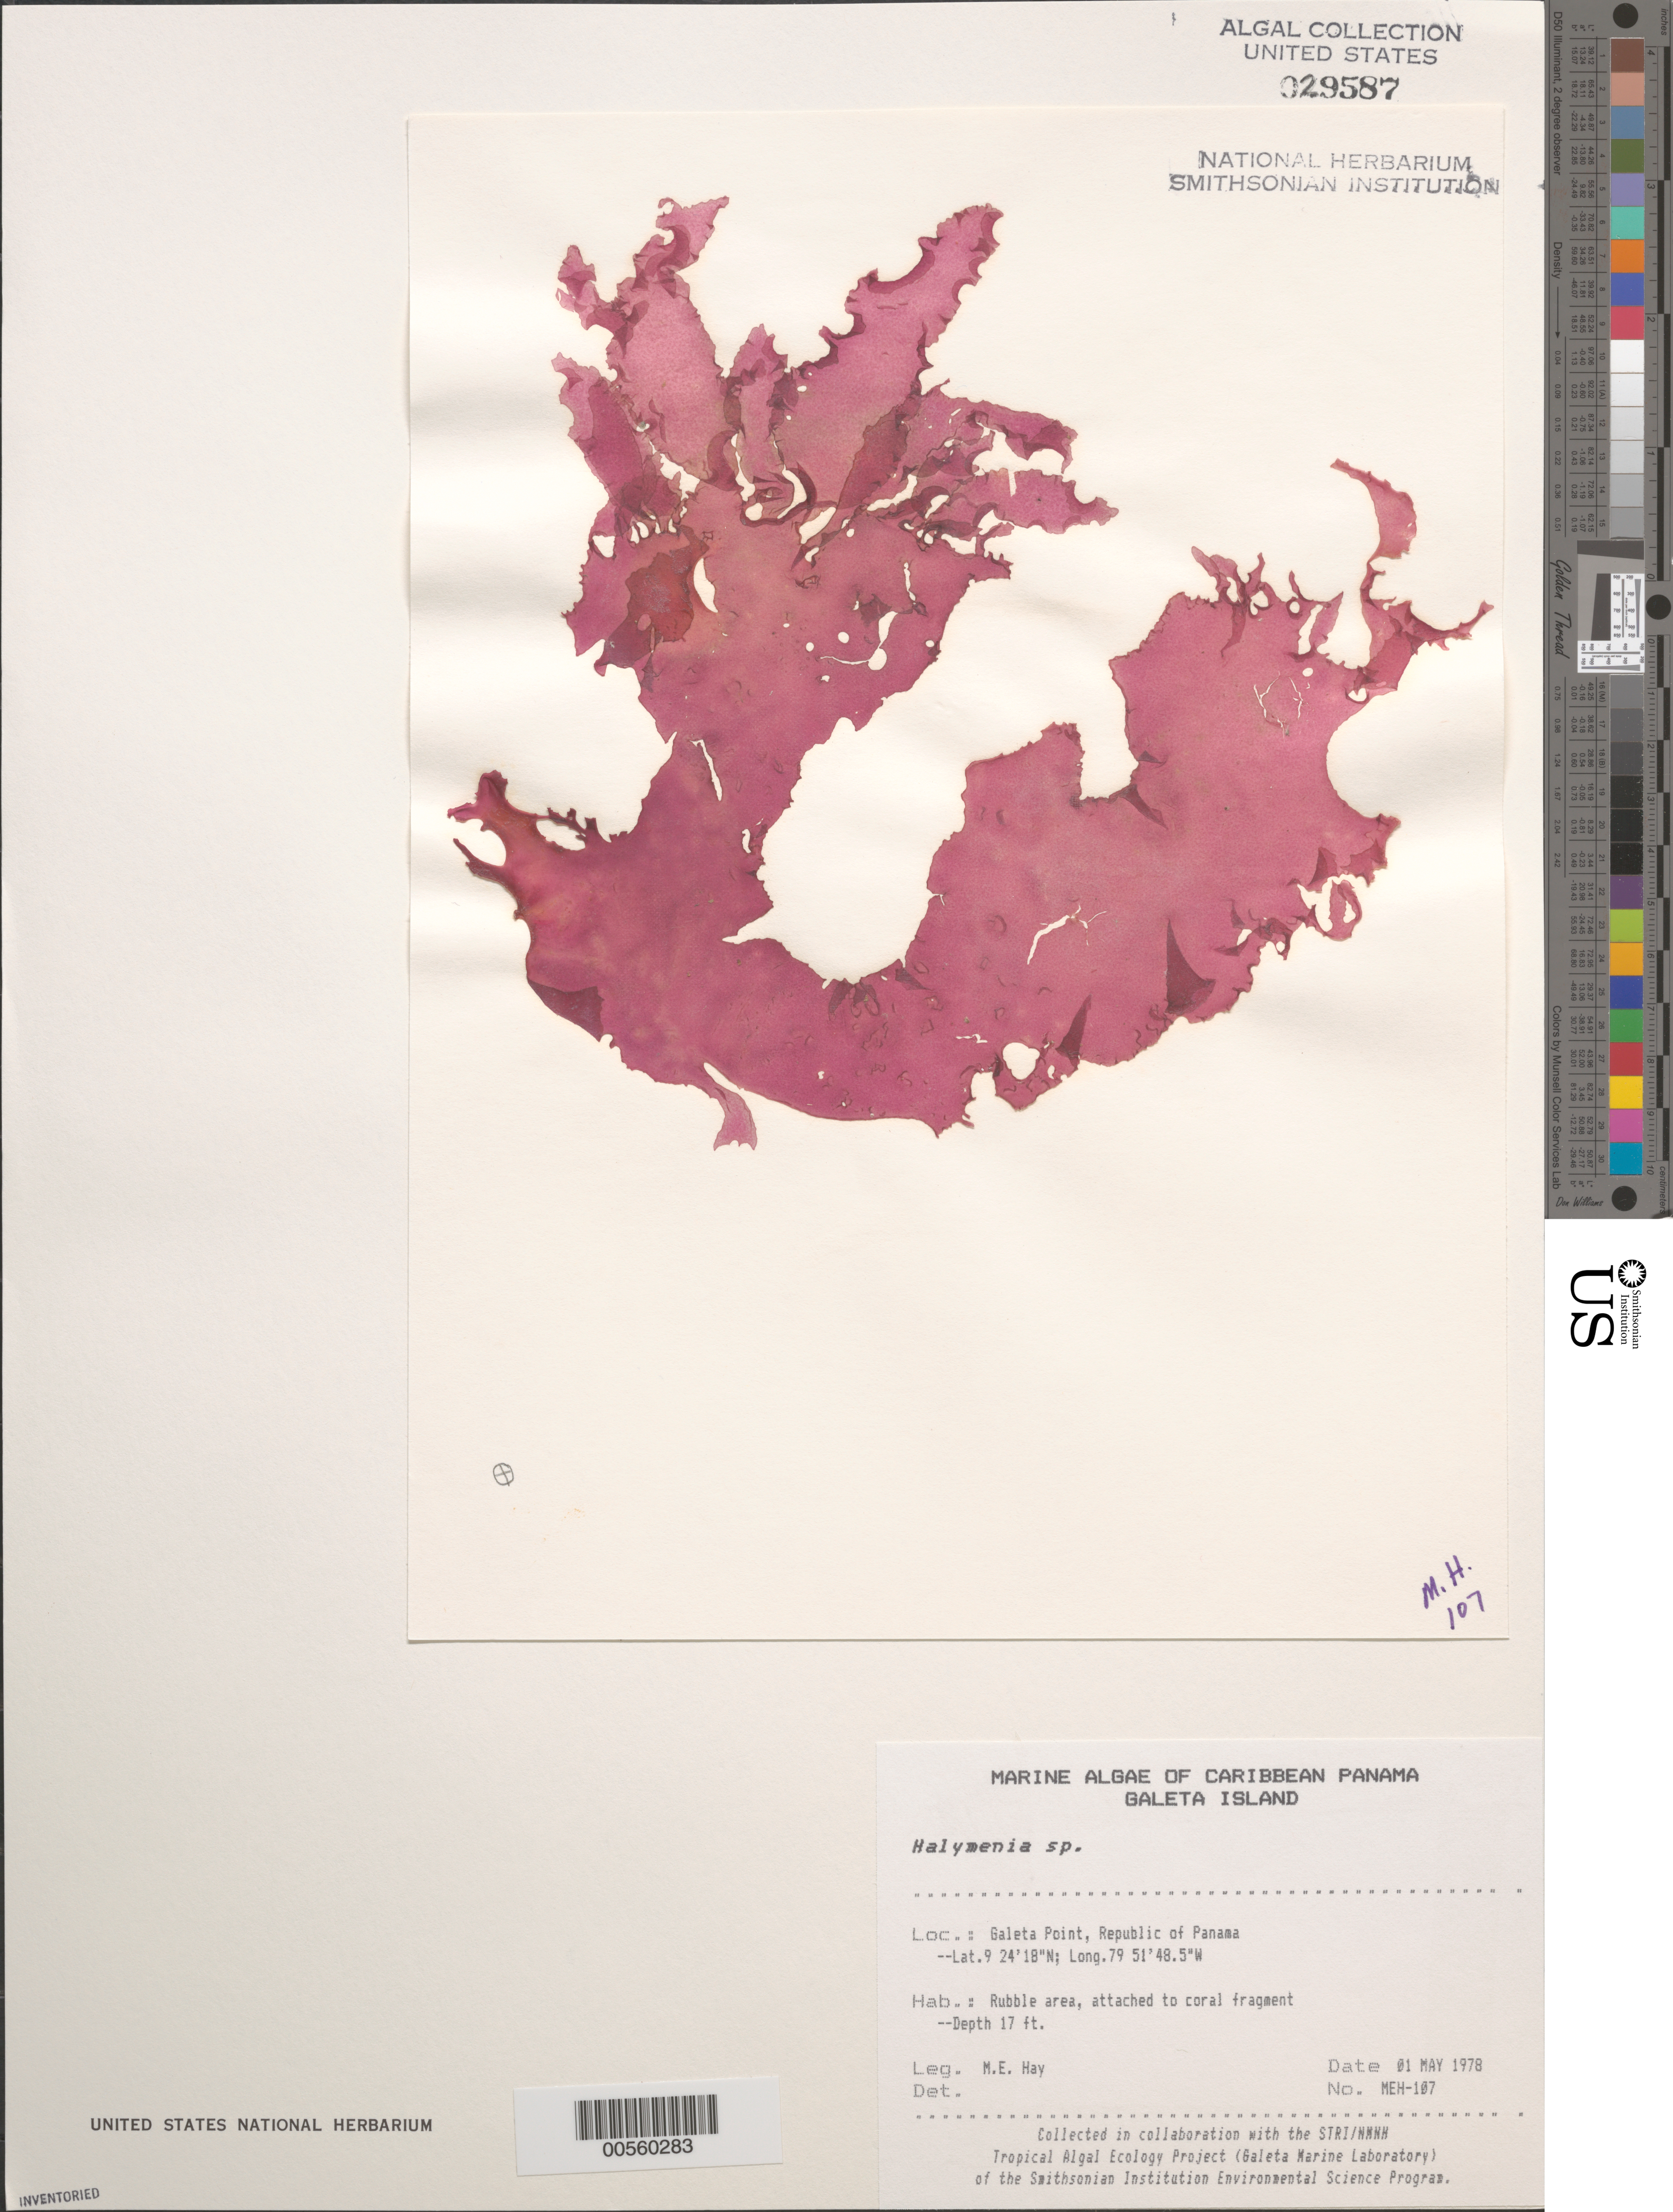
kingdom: Plantae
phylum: Rhodophyta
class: Florideophyceae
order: Halymeniales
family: Halymeniaceae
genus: Halymenia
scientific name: Halymenia sp.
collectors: M. E. Hay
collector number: MEH-107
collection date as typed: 01 May 1978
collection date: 1978-05-01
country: Panama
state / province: Colón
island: Galeta Island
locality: Galeta Point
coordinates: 9 24' 18" N, 79 51' 48.5" W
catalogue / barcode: US 29587